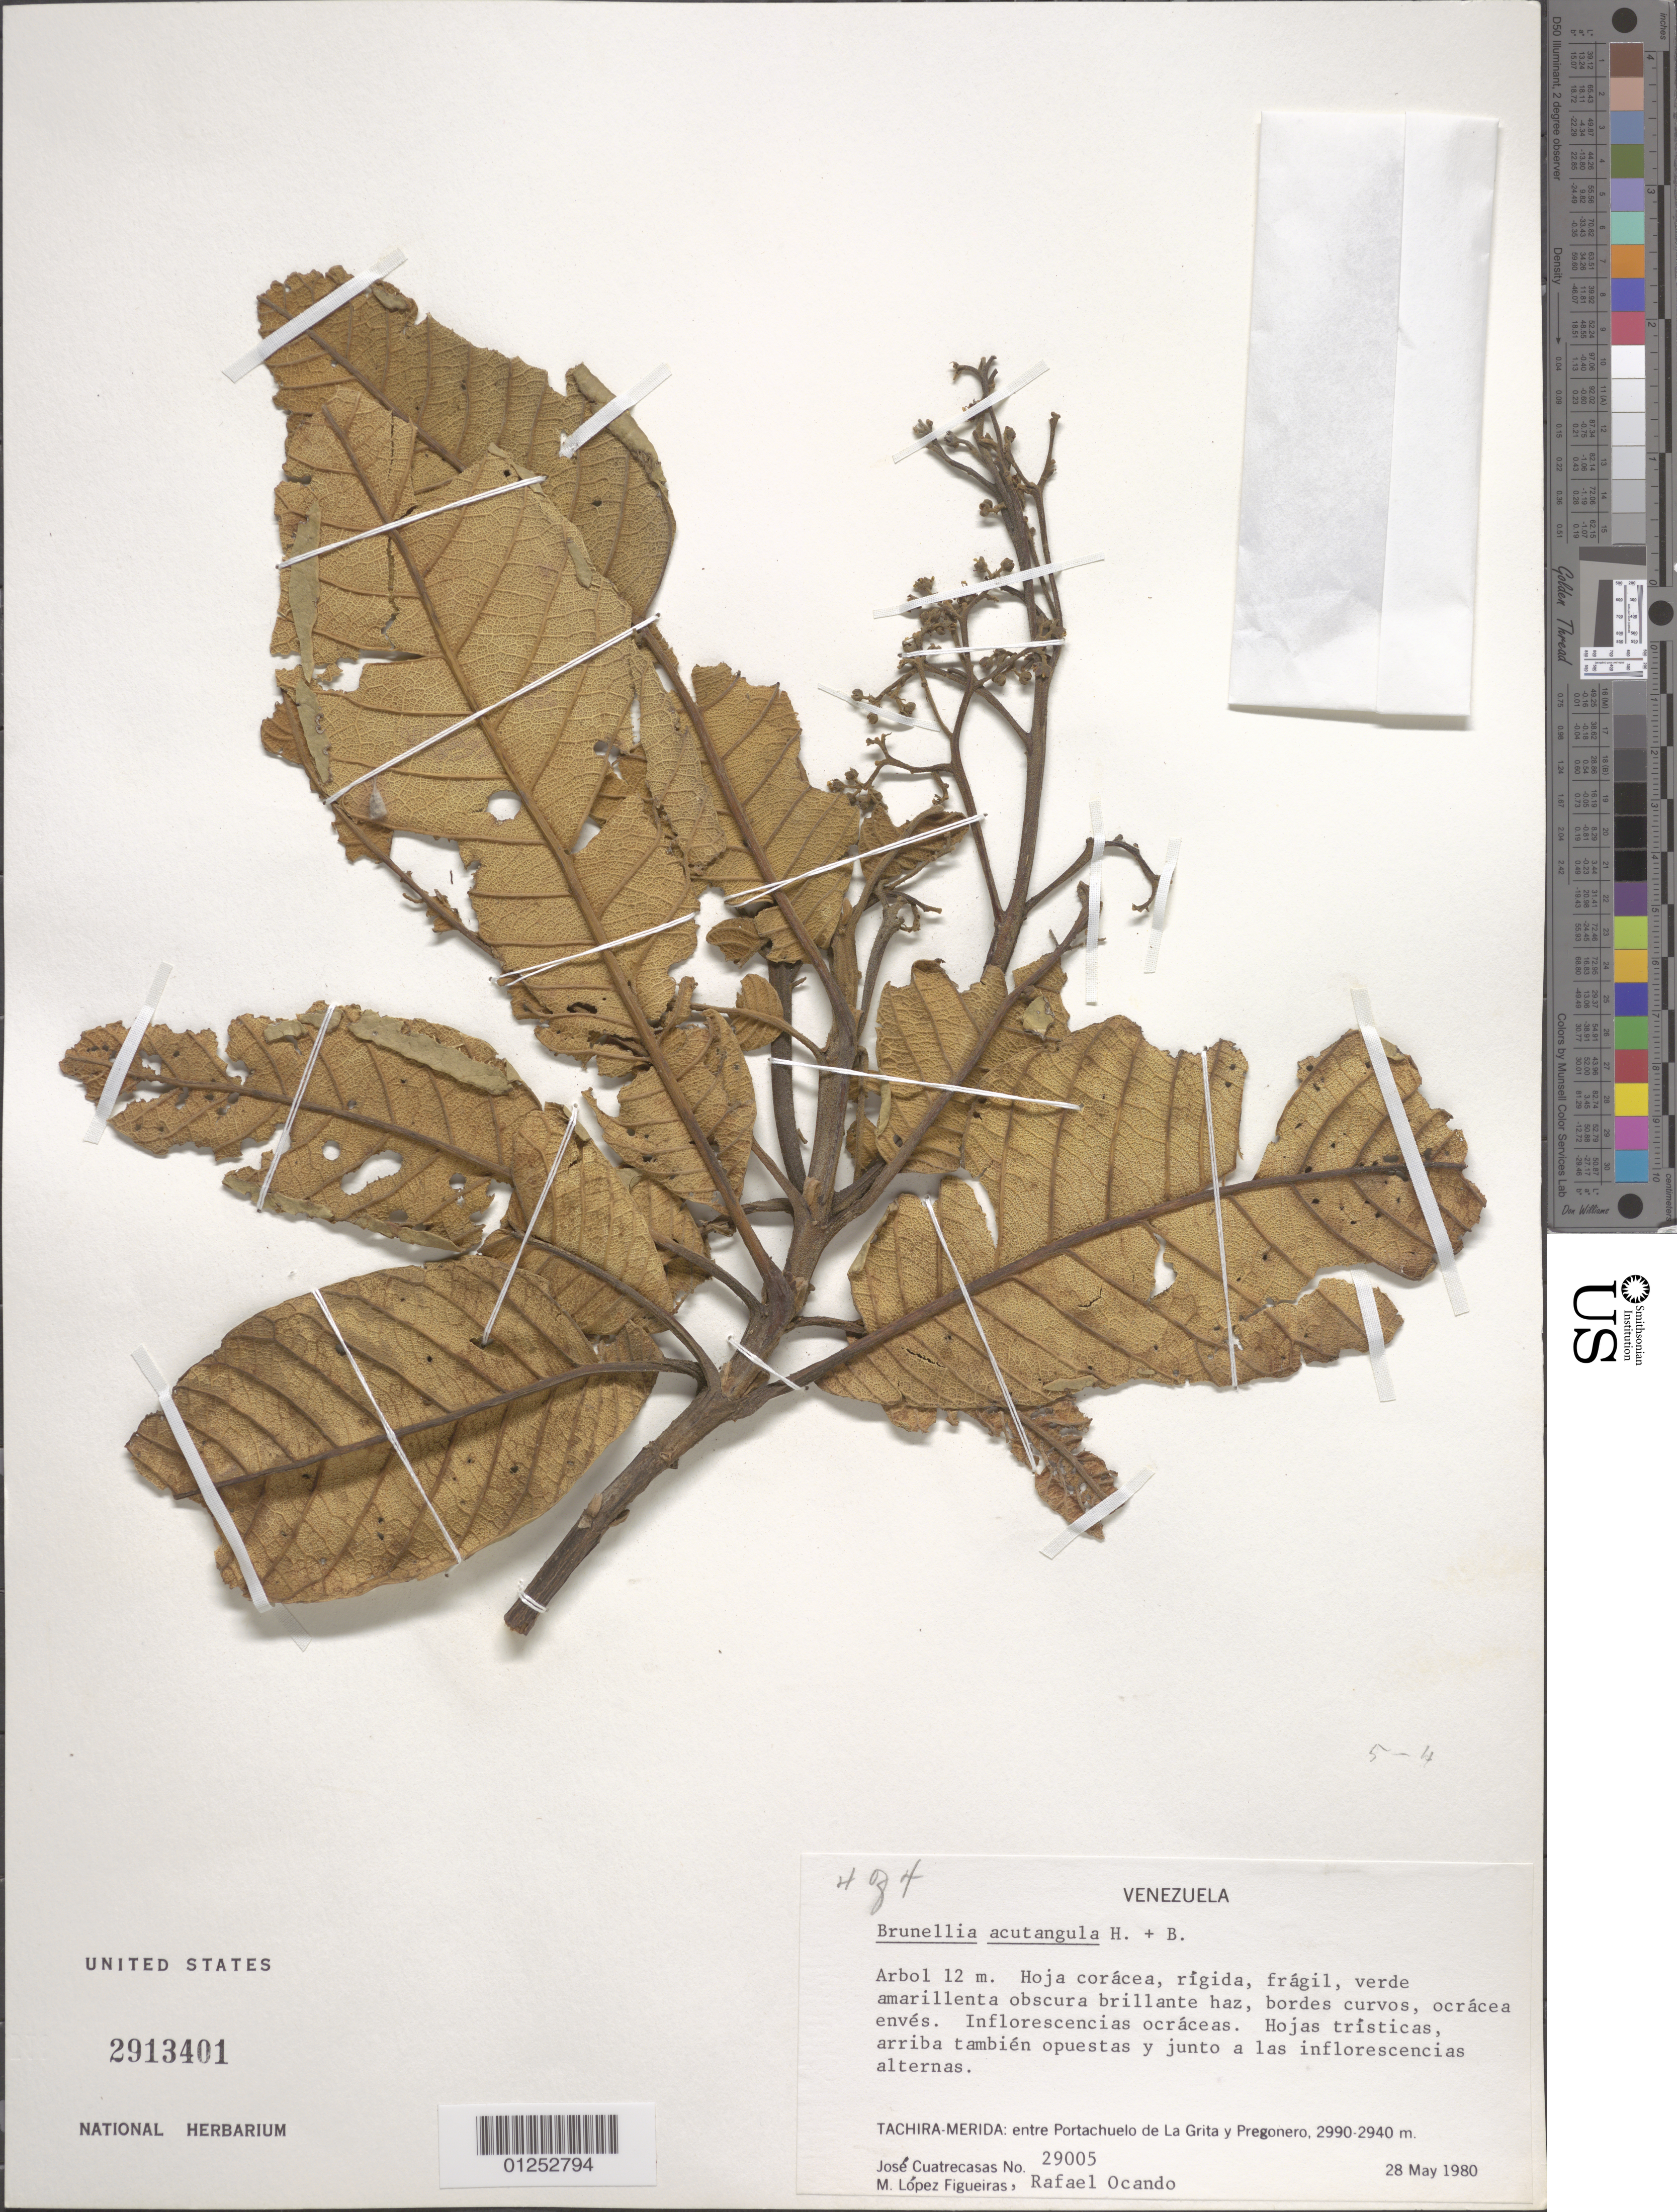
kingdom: Plantae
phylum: Tracheophyta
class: Magnoliopsida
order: Oxalidales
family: Brunelliaceae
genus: Brunellia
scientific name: Brunellia acutangula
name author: Humb. & Bonpl.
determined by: Cuatrecasas, J.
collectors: J. Cuatrecasas, M. López Figueiras & R. Ocando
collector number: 29005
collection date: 1980-05-28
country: Venezuela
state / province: Mérida / Tachira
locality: Entre Portachuelo de La Grita y Pregonero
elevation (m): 2940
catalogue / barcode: US 2913401